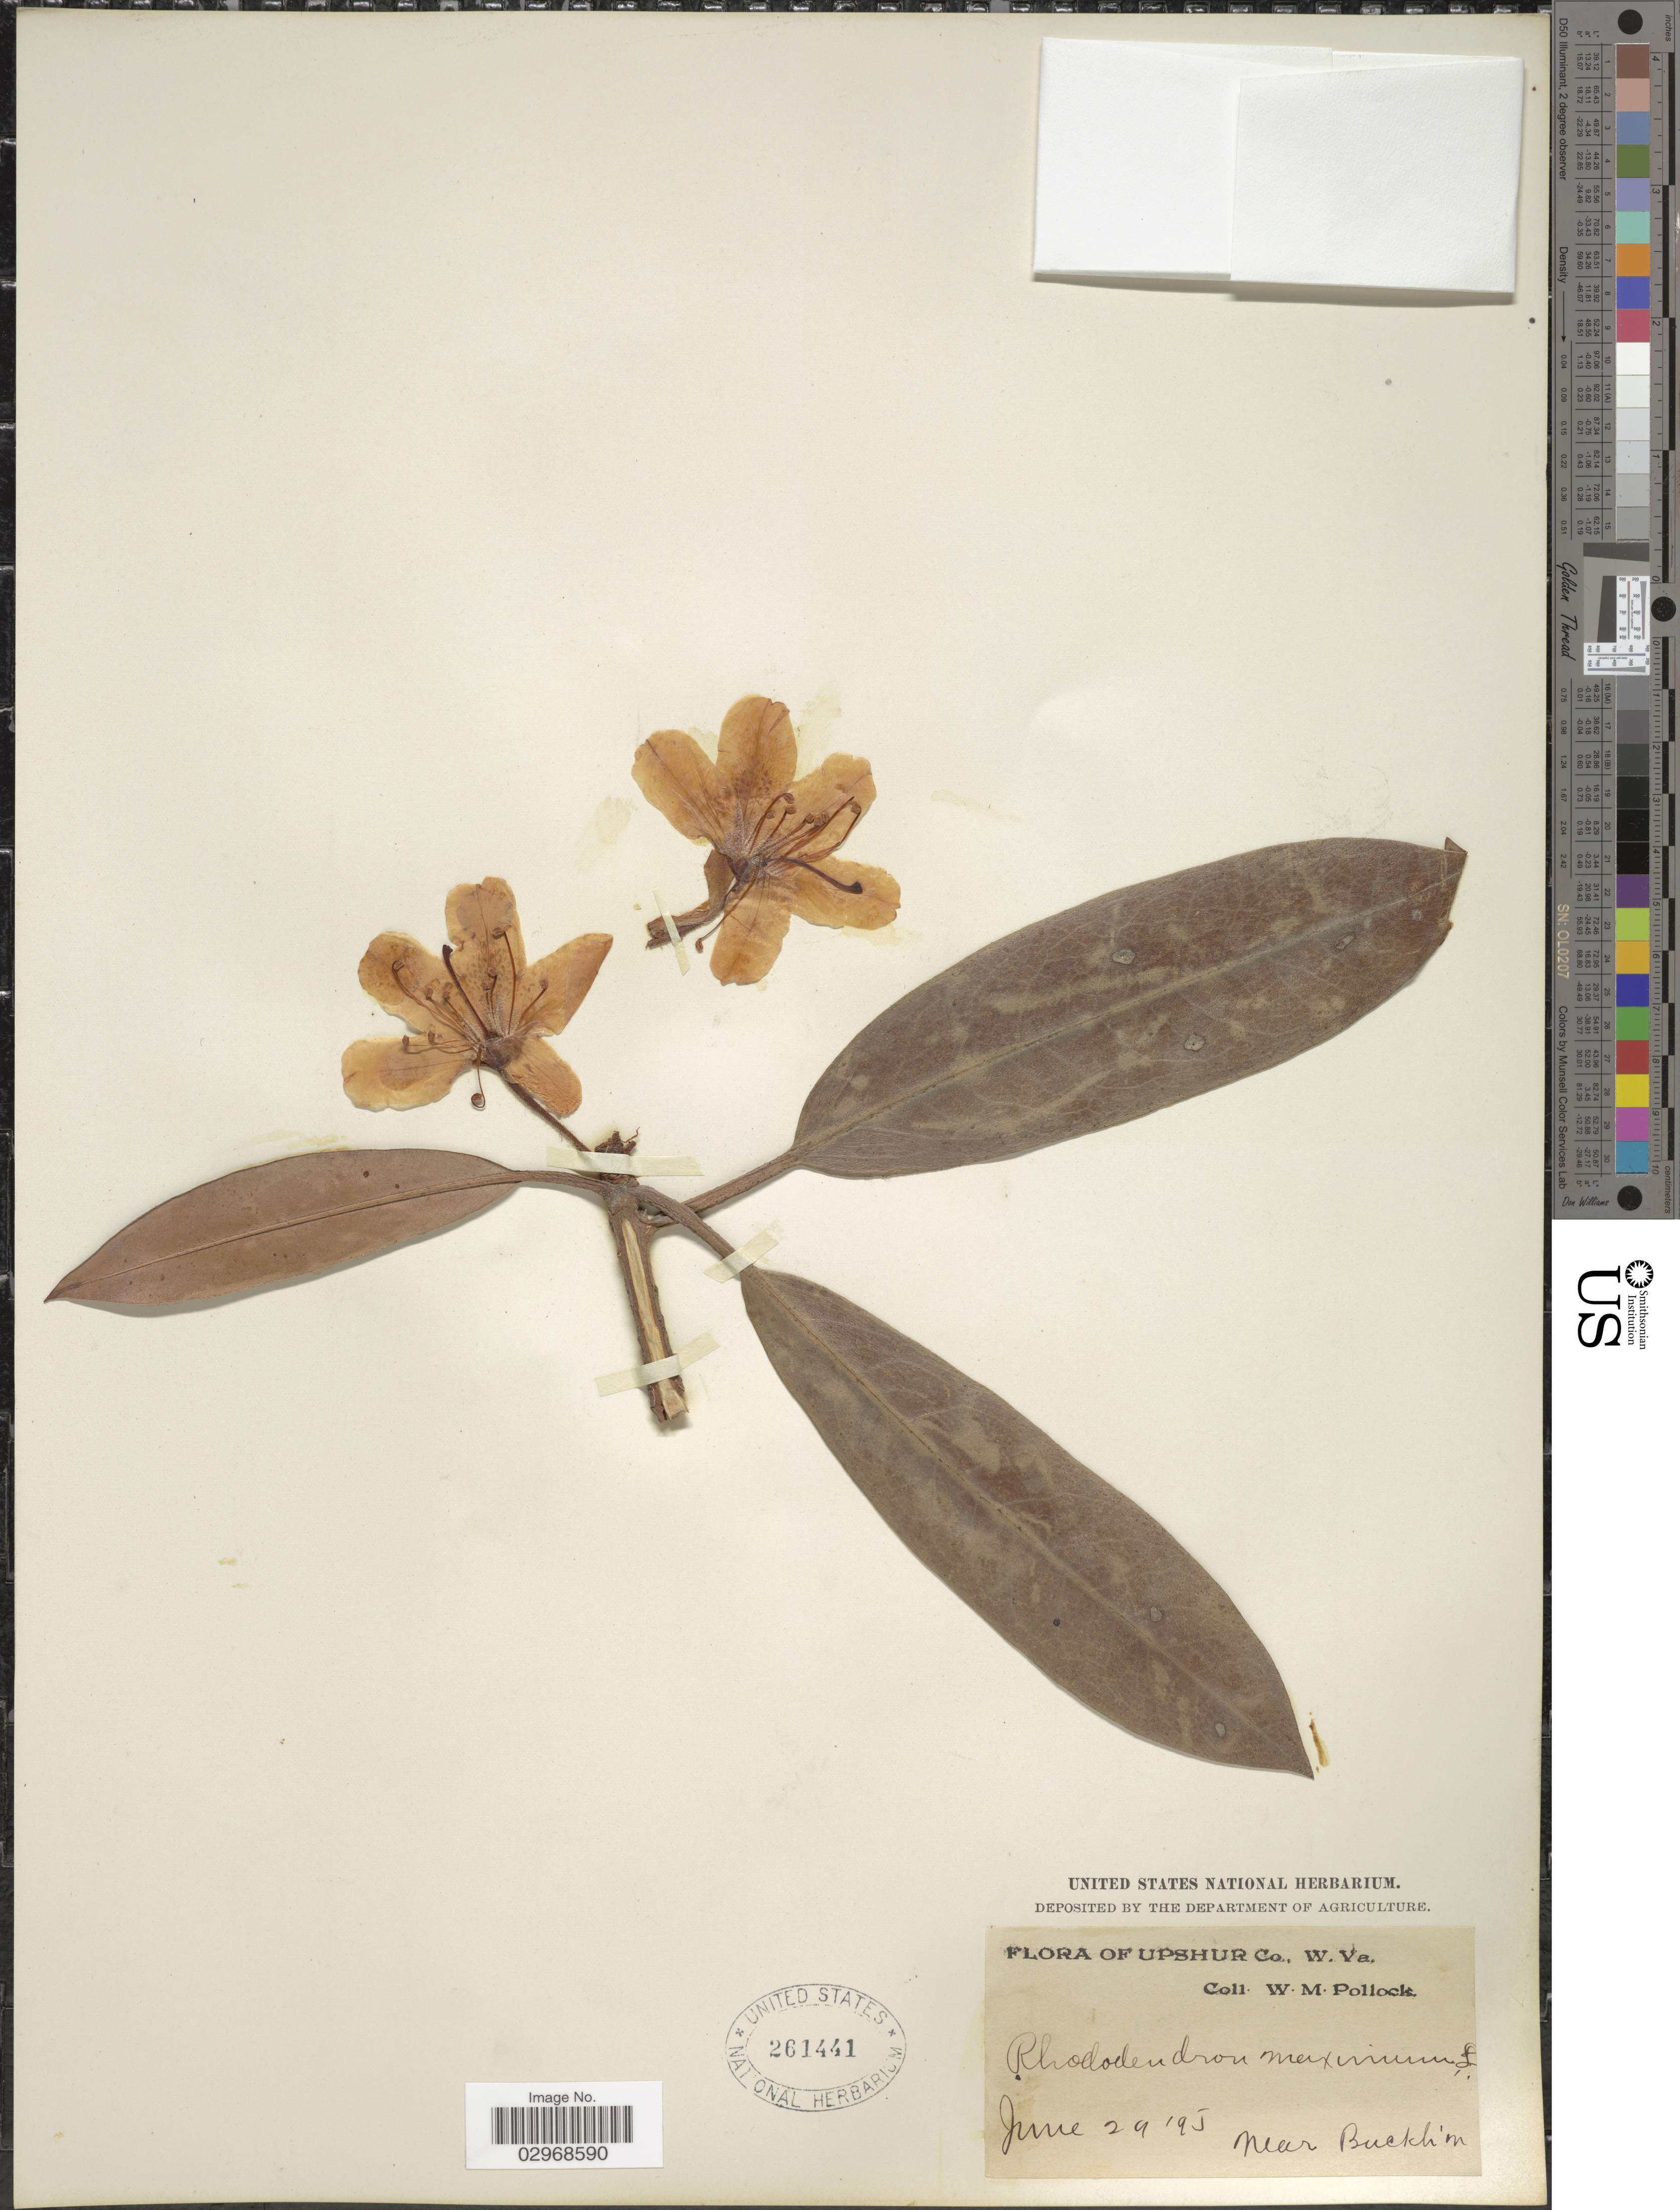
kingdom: Plantae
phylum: Tracheophyta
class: Magnoliopsida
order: Ericales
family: Ericaceae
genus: Rhododendron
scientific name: Rhododendron maximum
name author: L.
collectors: W. M. Pollock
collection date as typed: Transcribed d/m/y: 29/6/95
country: United States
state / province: West Virginia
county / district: Upshur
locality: near Bucklin.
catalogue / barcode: US 261441